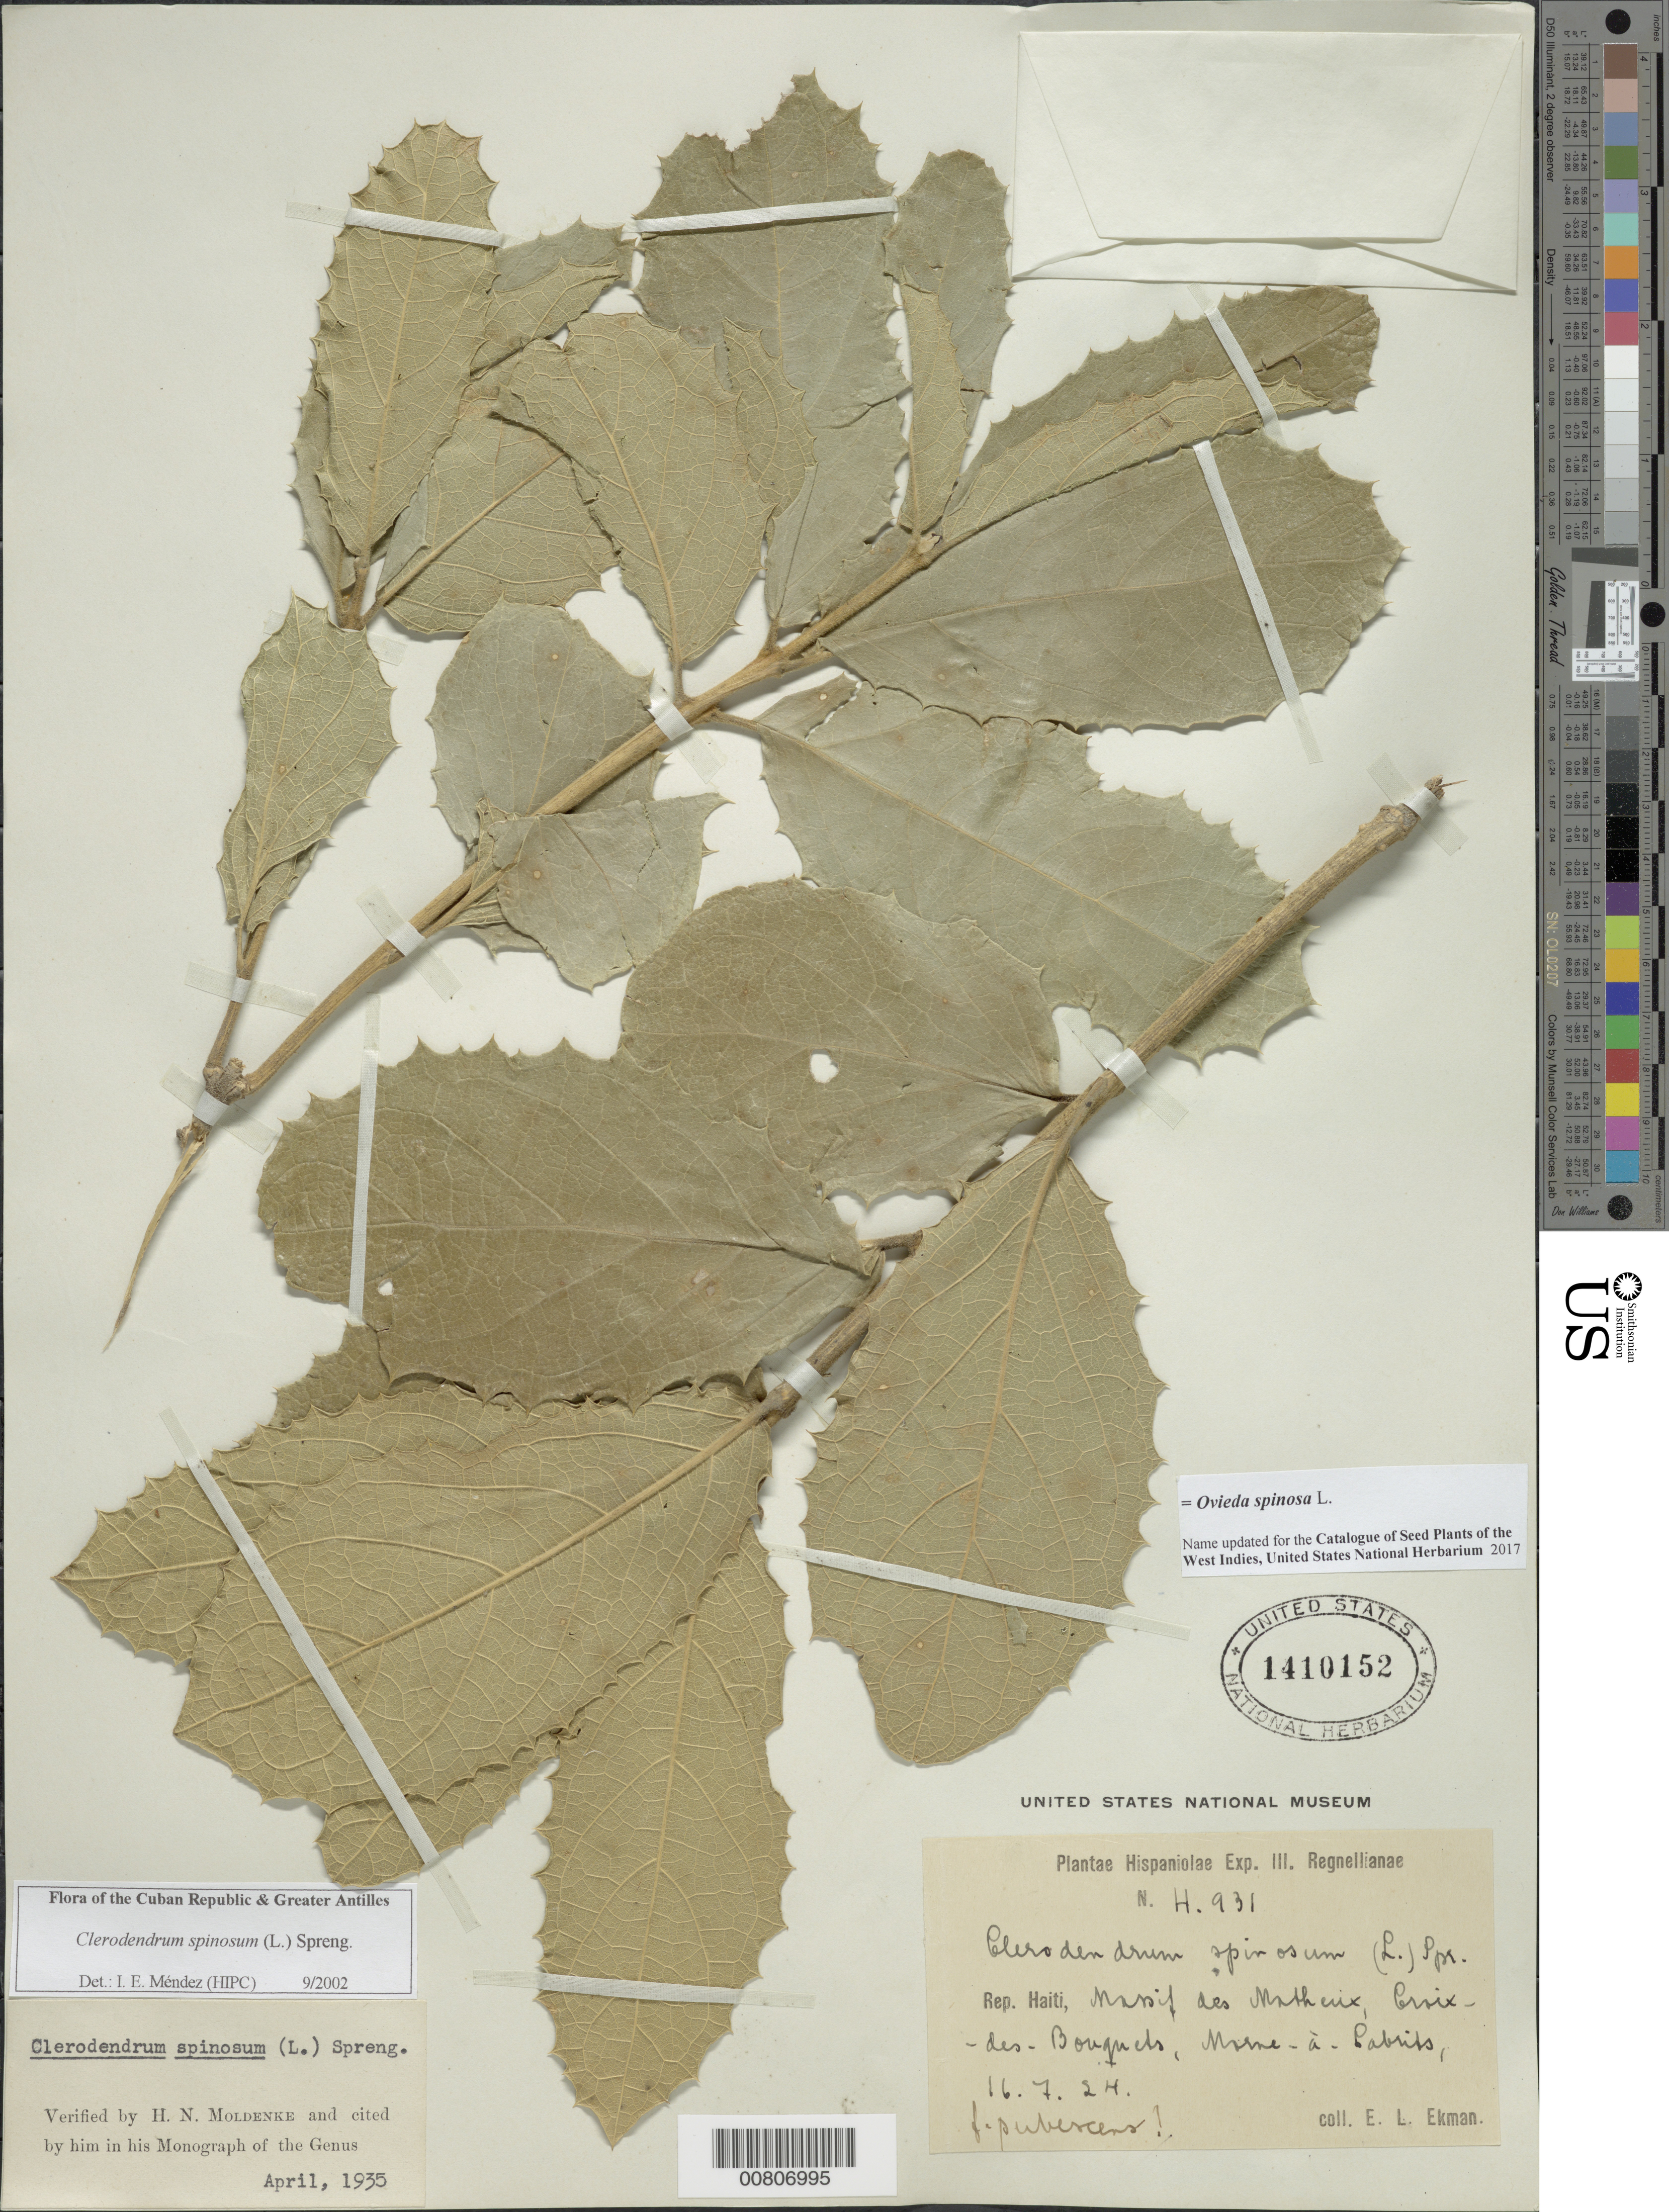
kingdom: Plantae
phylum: Tracheophyta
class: Magnoliopsida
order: Lamiales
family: Lamiaceae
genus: Ovieda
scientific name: Ovieda spinosa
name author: Sw.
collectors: E. L. Ekman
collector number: H 931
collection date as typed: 16 Jul 1924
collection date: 1924-07-16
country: Haiti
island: Hispaniola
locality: Massif des Matheux, Croix des Bouquets, Morne a Cabrits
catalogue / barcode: US 1410152